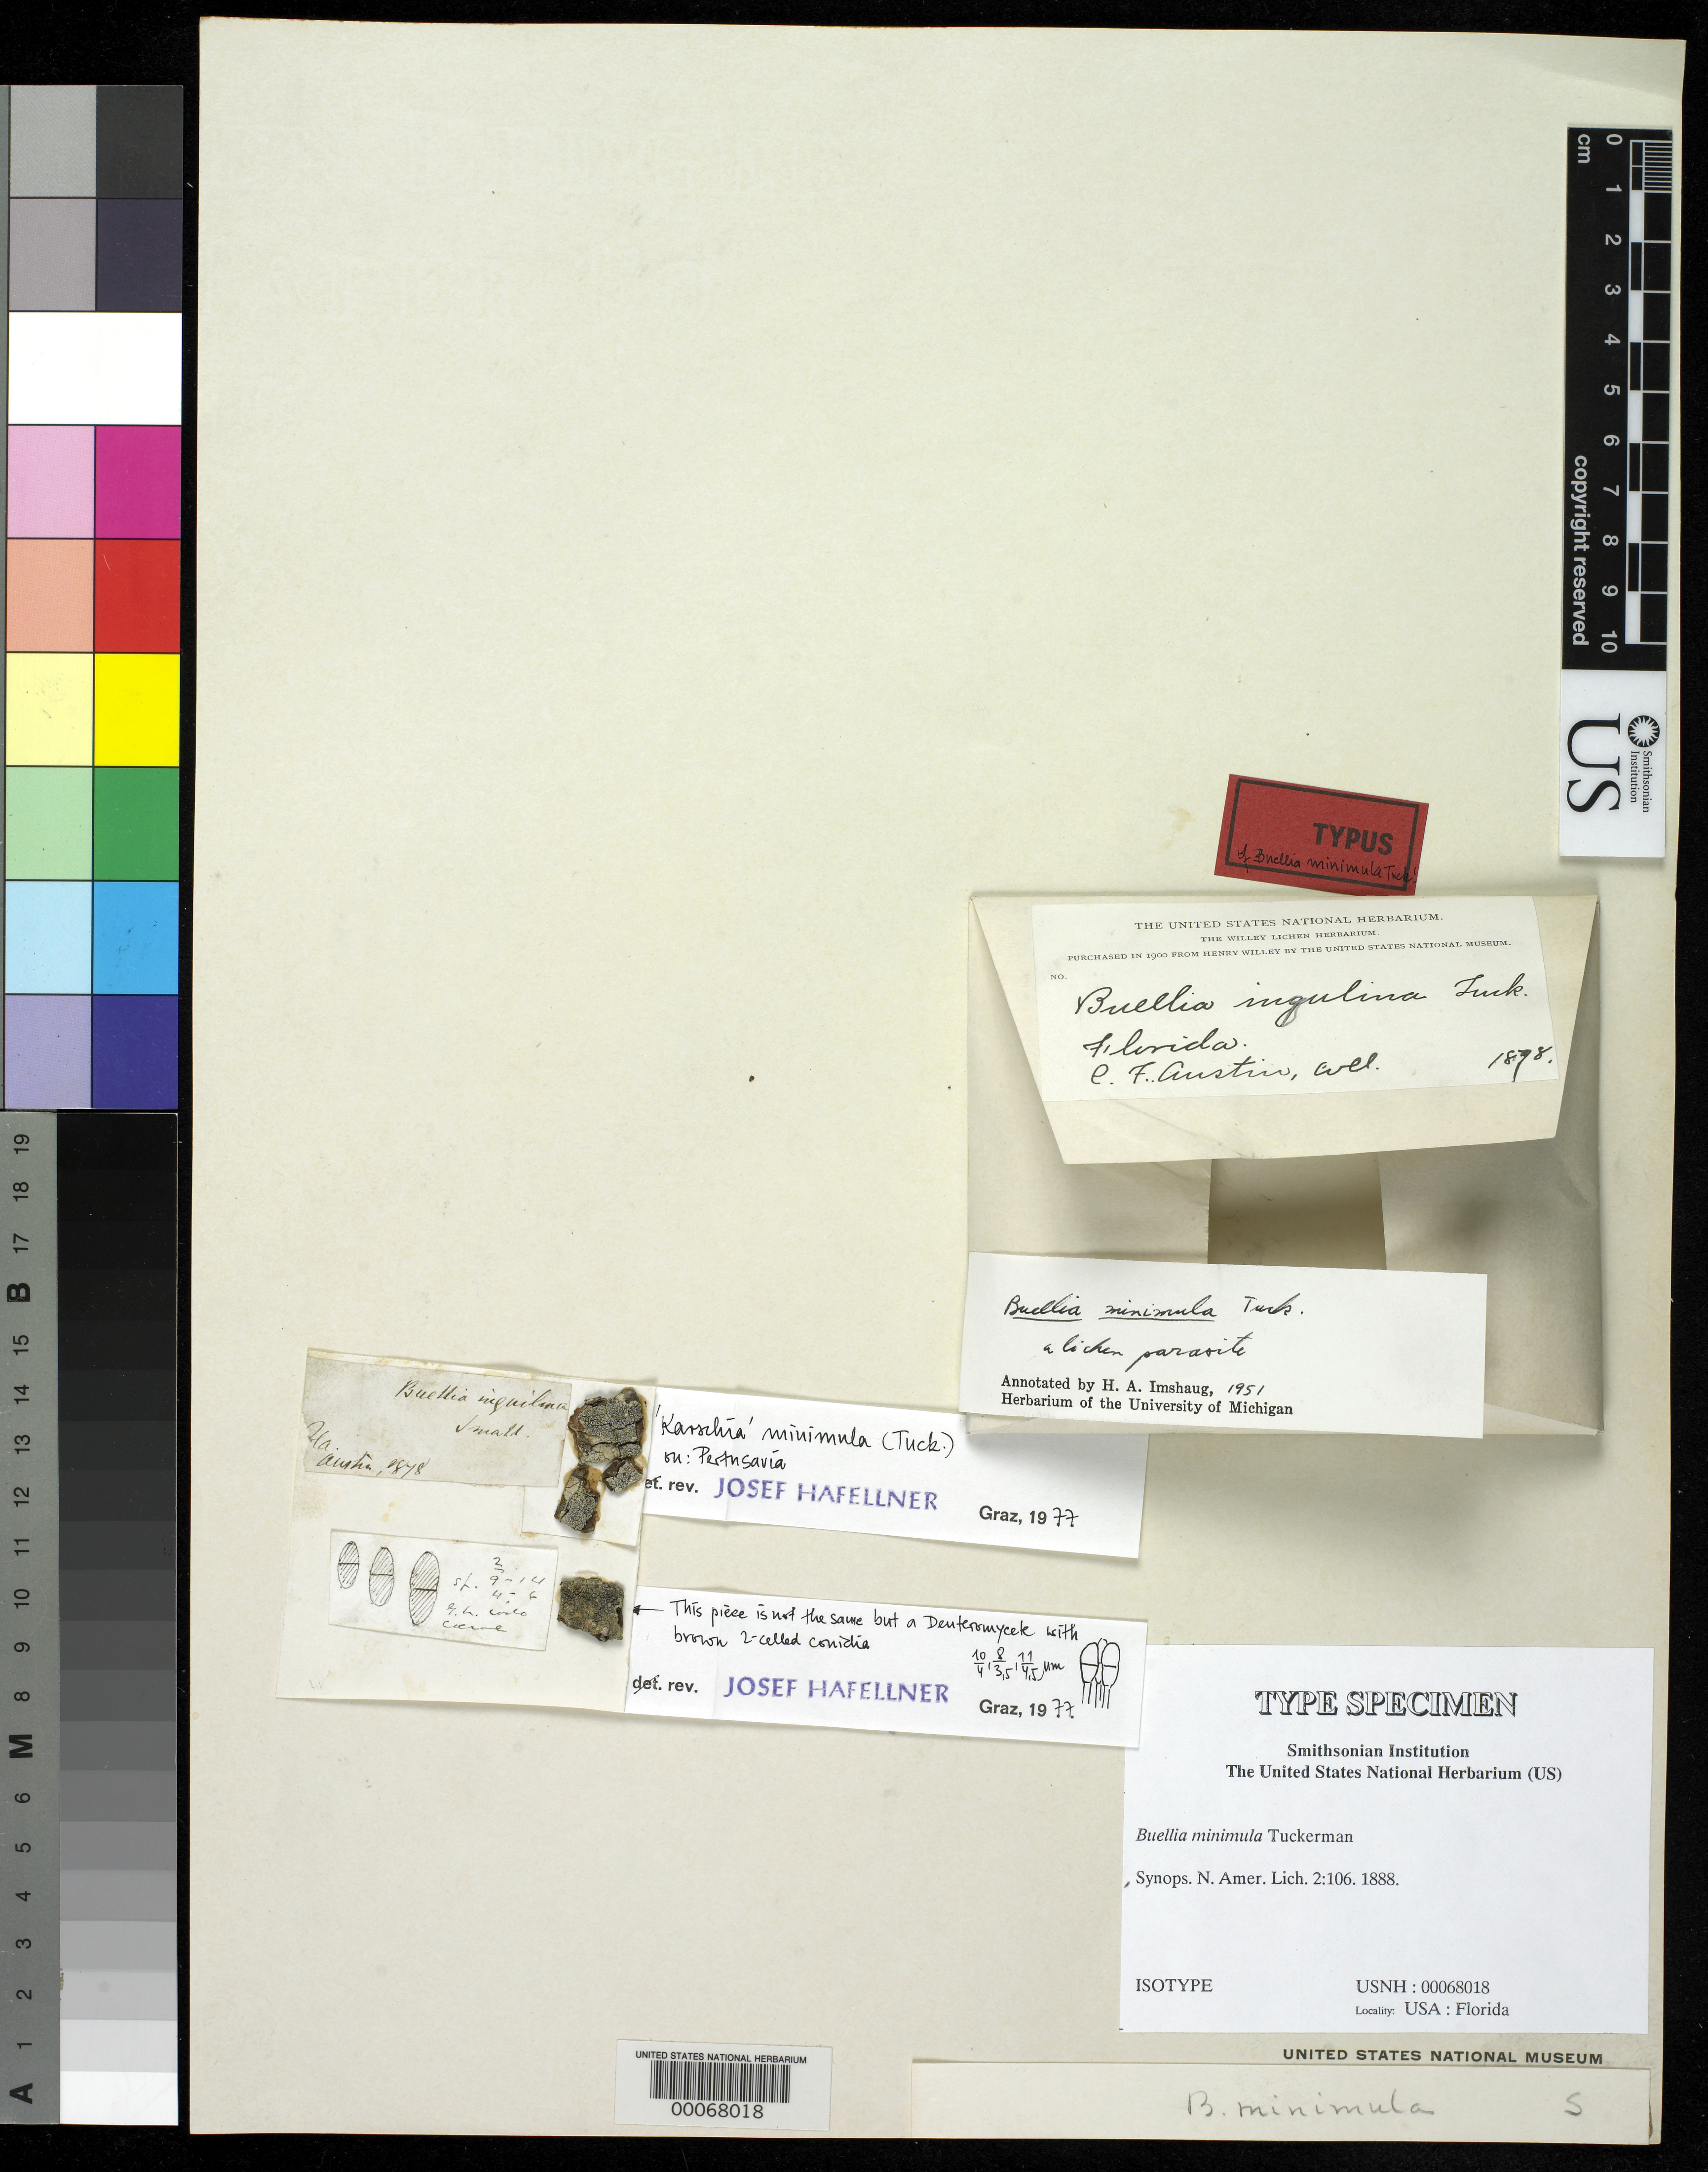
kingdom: Fungi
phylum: Ascomycota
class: Lecanoromycetes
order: Caliciales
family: Caliciaceae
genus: Buellia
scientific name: Buellia minimula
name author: Tuck.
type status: Isotype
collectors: C. F. Austin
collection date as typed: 1898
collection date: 1898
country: United States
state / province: Florida